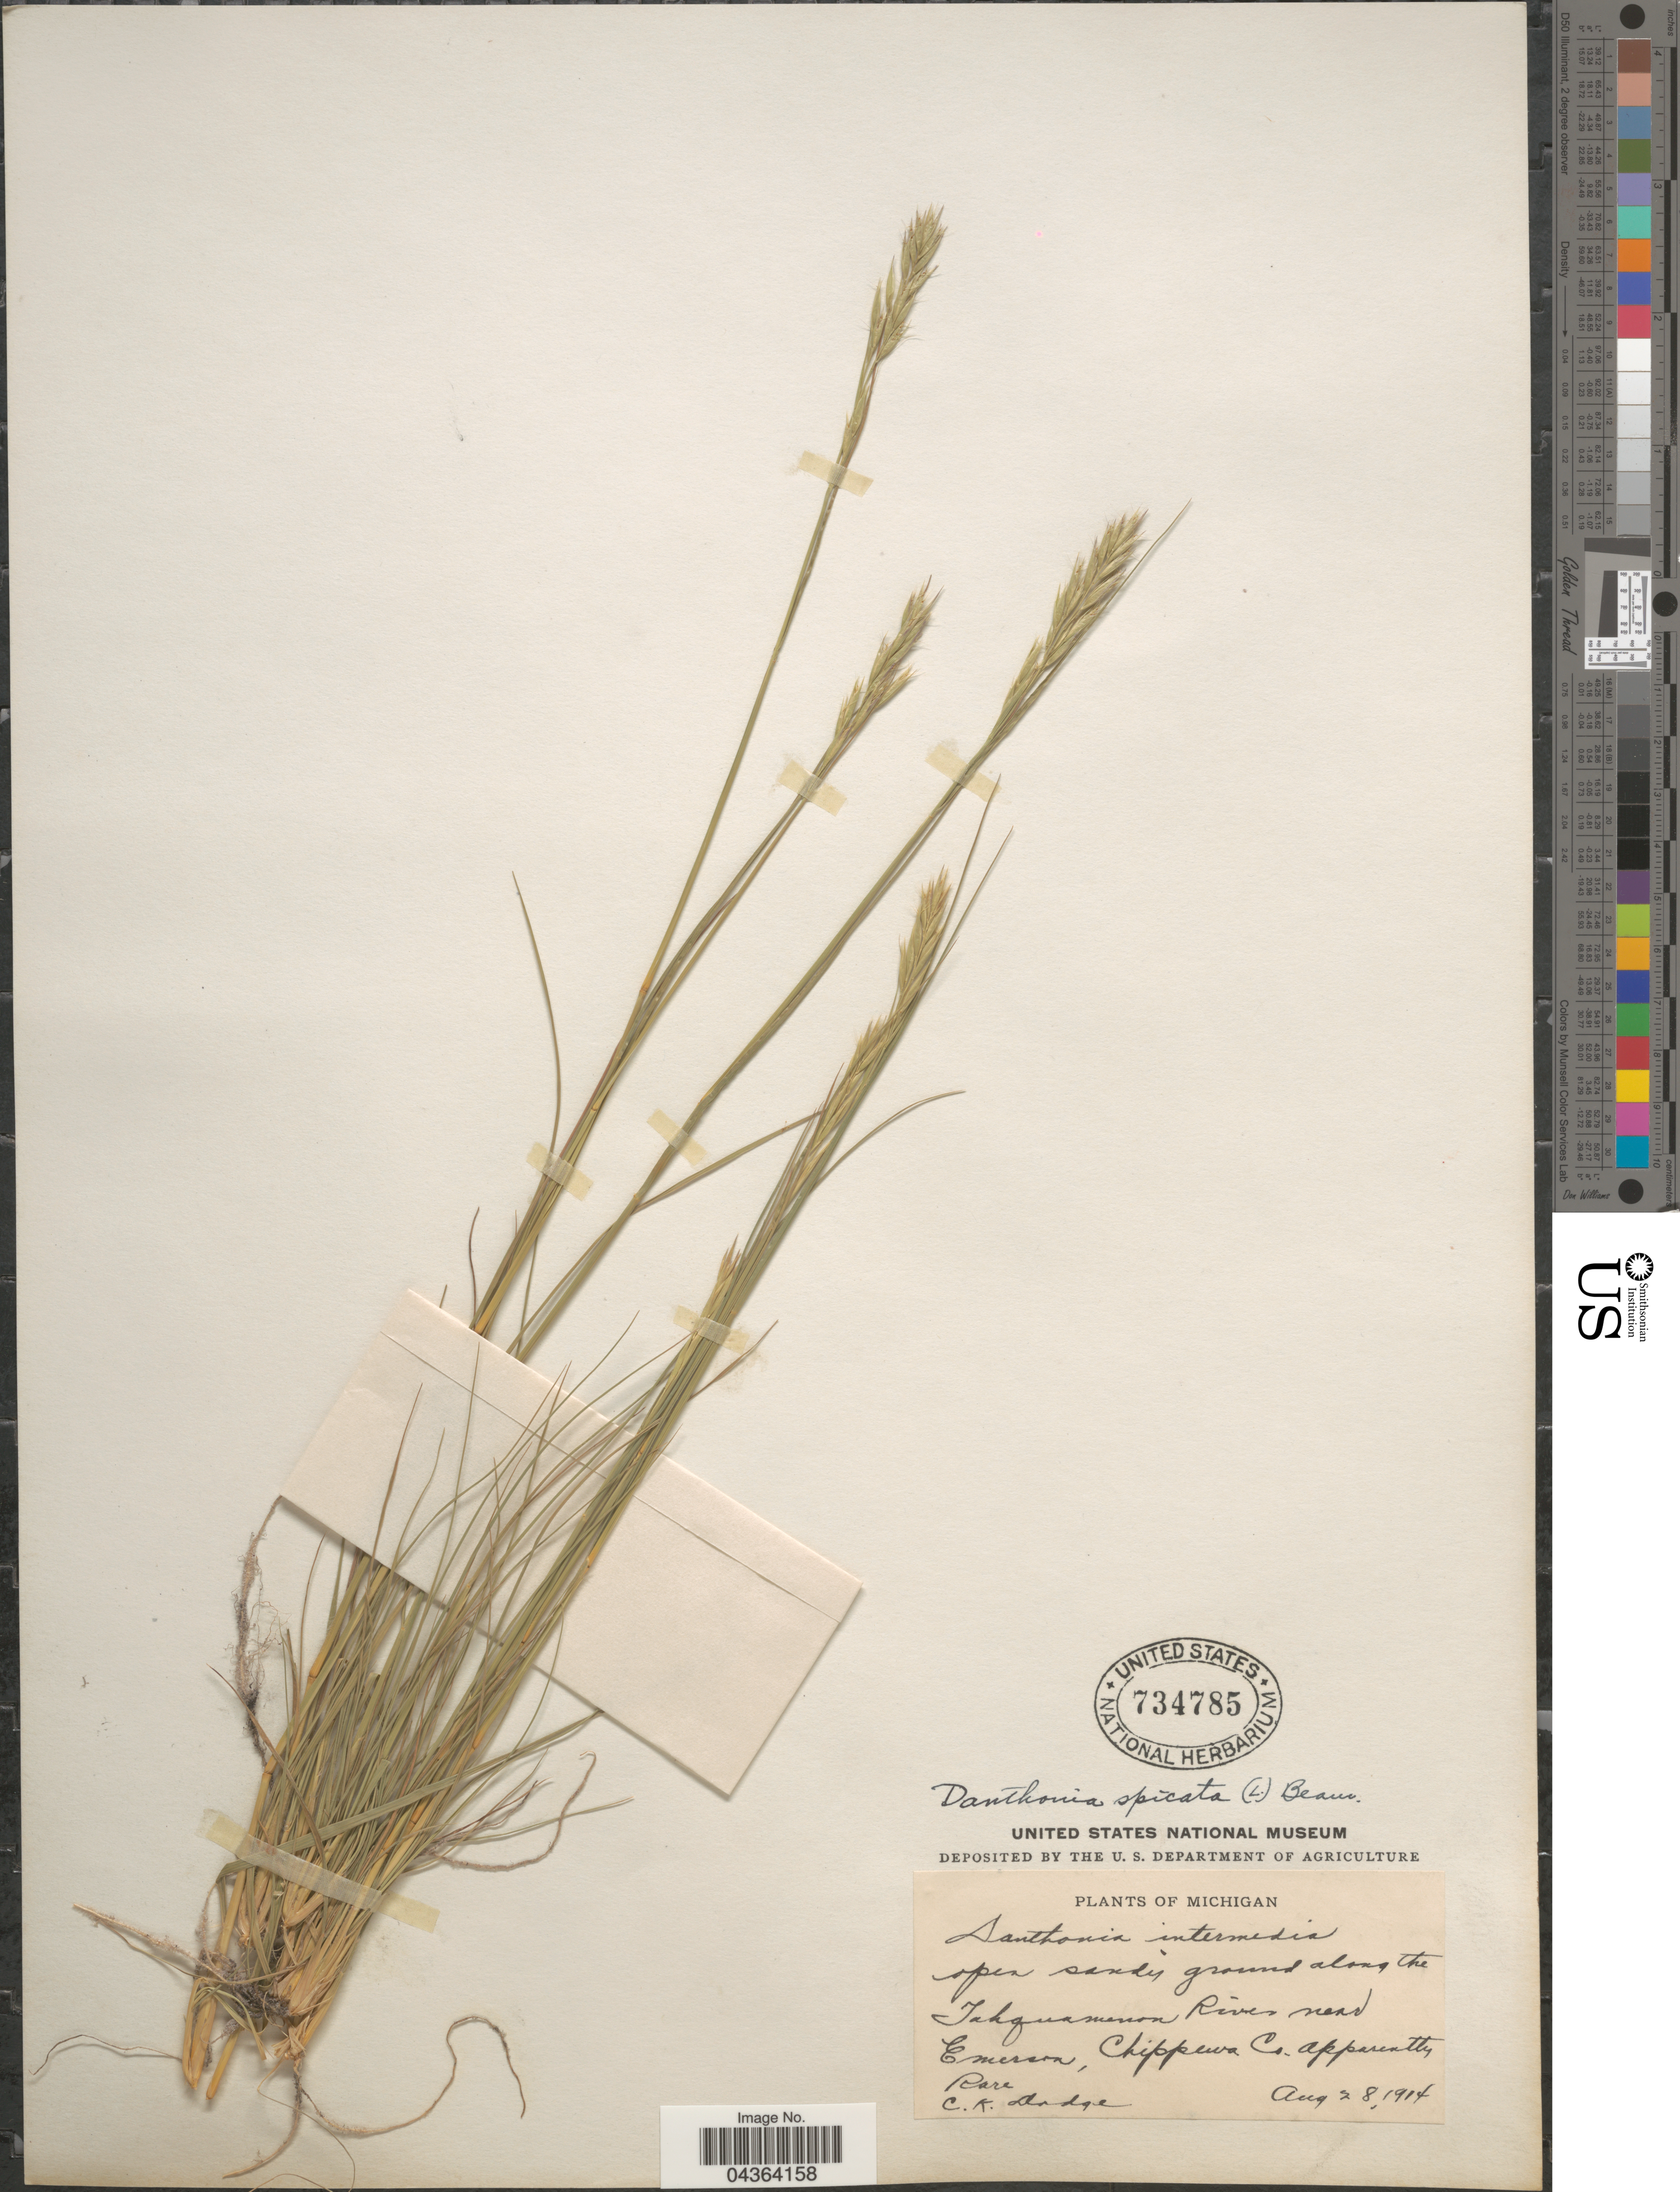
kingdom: Plantae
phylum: Tracheophyta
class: Liliopsida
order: Poales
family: Poaceae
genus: Danthonia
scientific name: Danthonia spicata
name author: (L.) P. Beauv. ex Roem. & Schult.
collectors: C. Dodge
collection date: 1914-08-28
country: United States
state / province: Michigan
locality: Open sandy ground along the Tahquamenon River near Emerson, Chippewa Co.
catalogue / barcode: US 734785